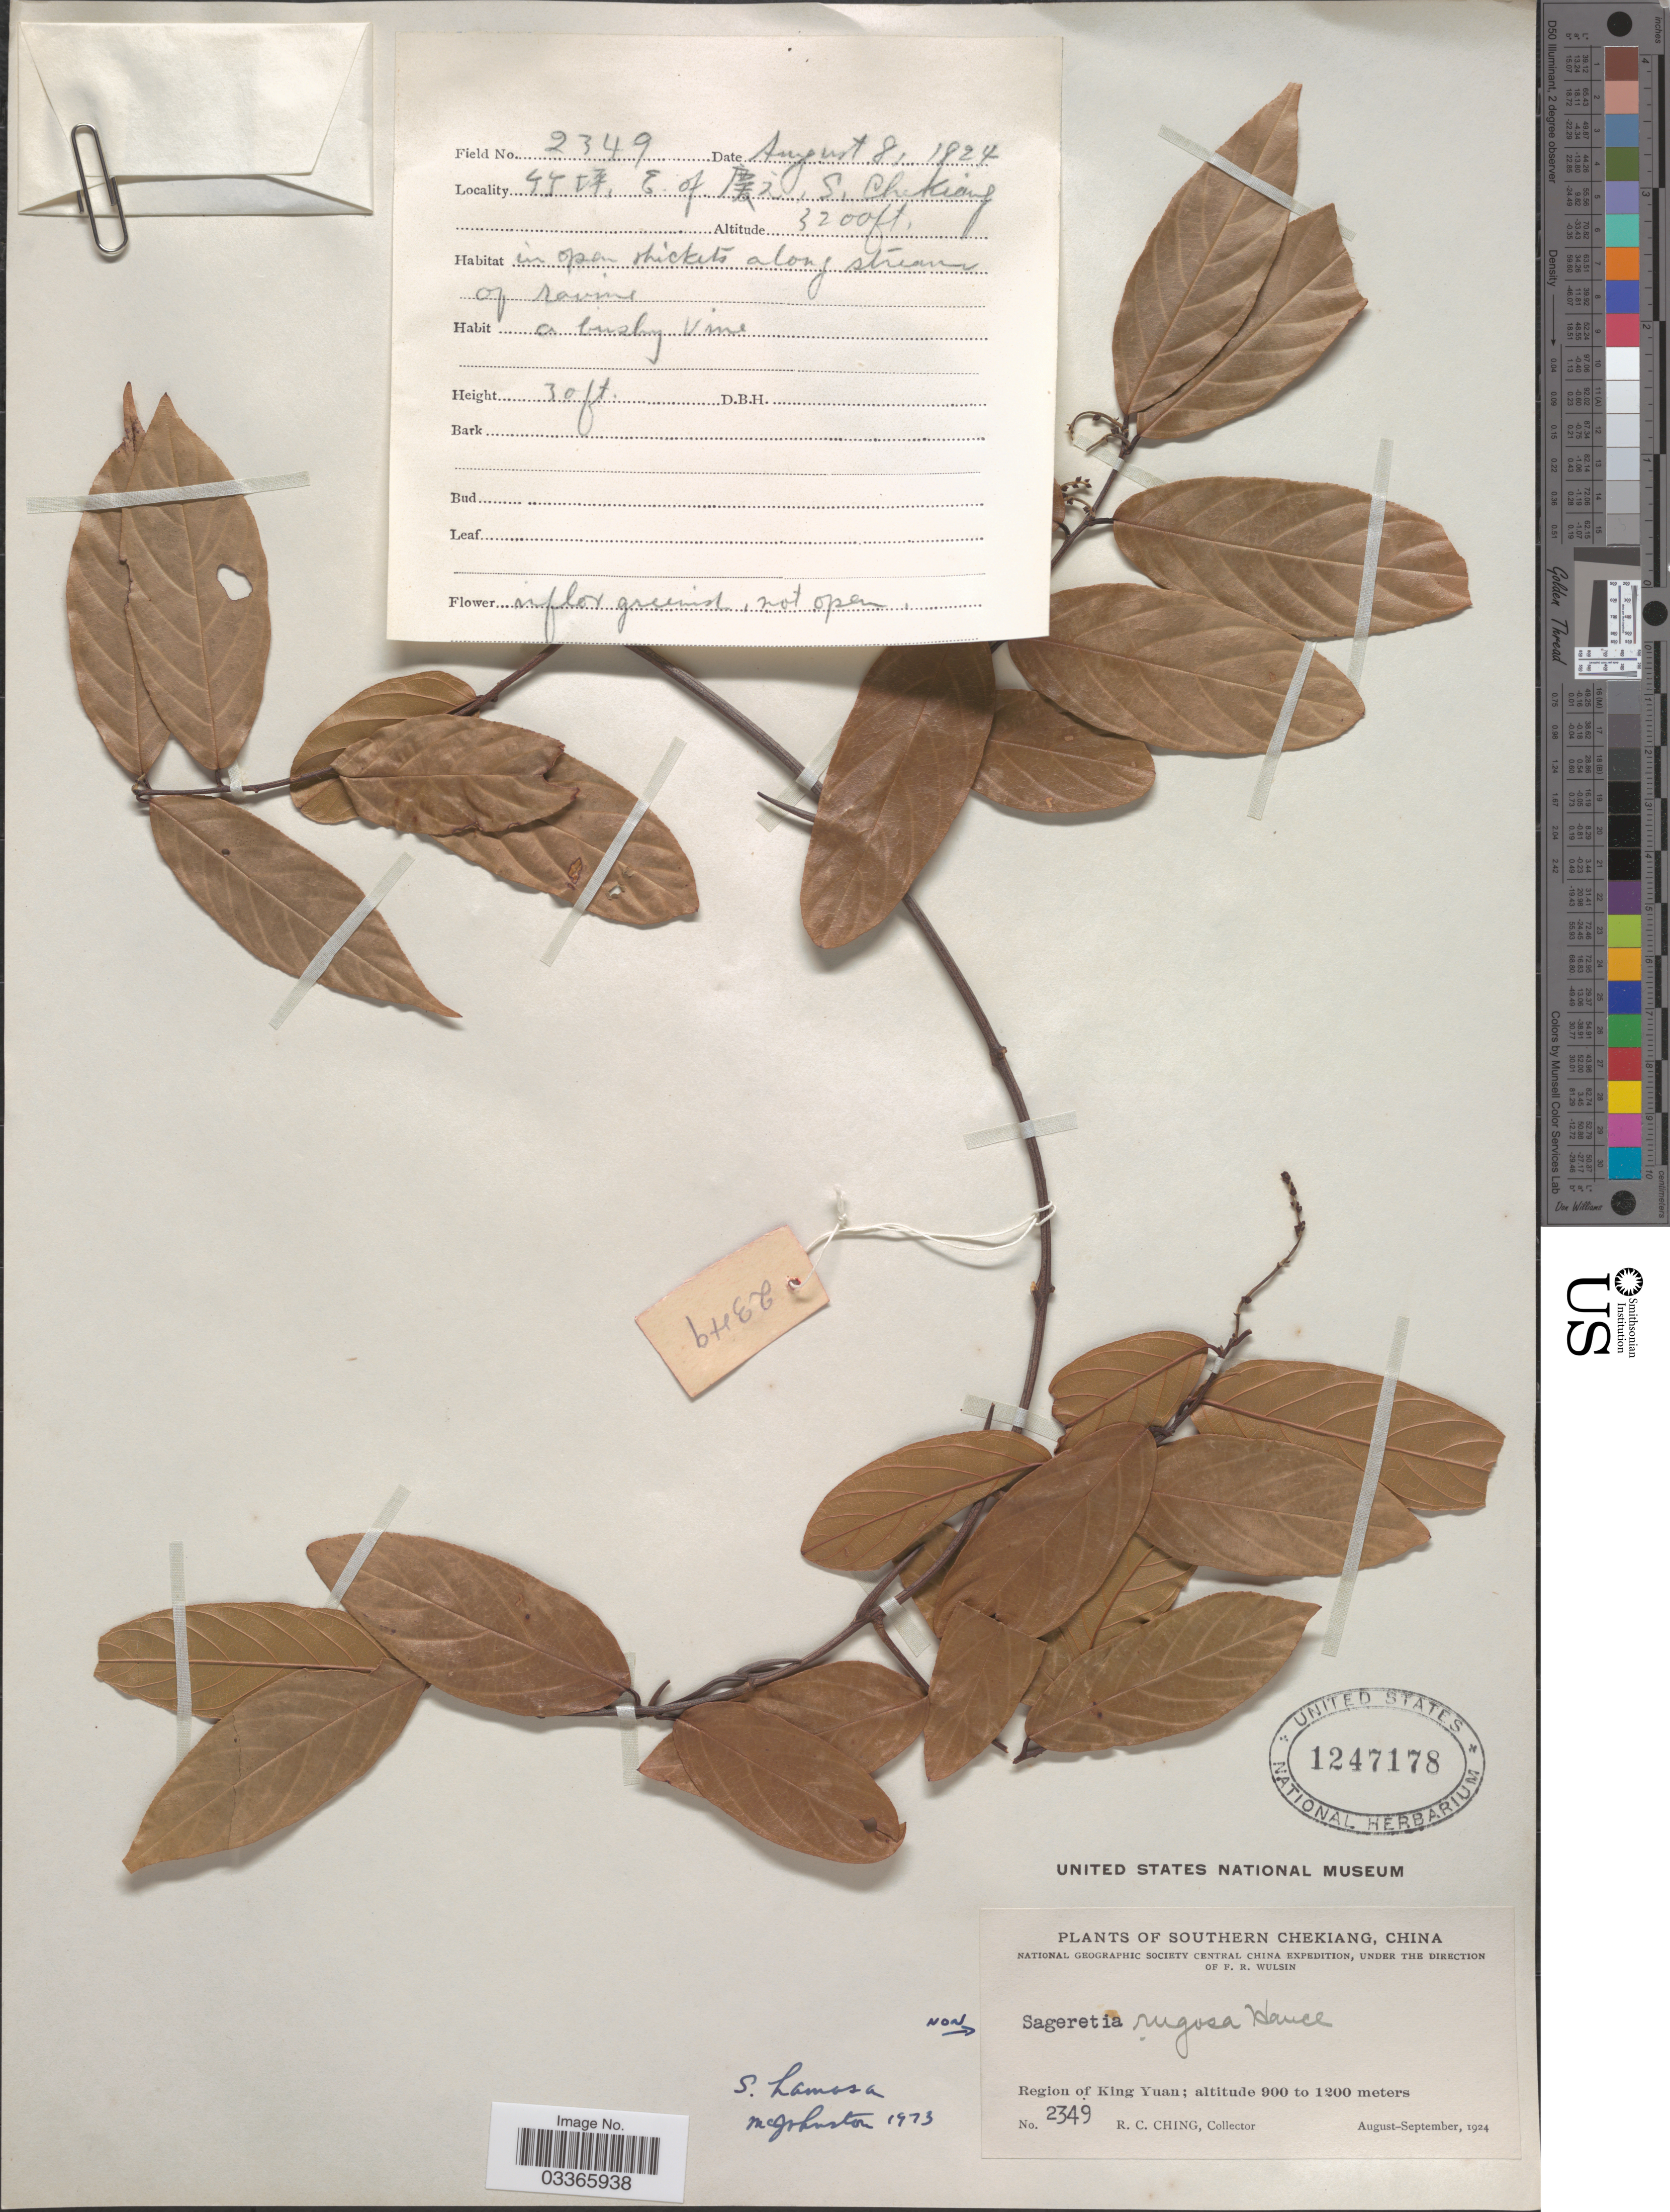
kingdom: Plantae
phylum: Tracheophyta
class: Magnoliopsida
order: Rosales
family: Rhamnaceae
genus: Sageretia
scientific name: Sageretia hamosa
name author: (Wall.) Brongn.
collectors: R. C. Ching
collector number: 2349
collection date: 1924-08-08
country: China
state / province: Zhejiang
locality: Southern Chekiang, Region of King Yuan. X, E of X, S. Chekiang.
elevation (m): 975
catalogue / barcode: US 1247178